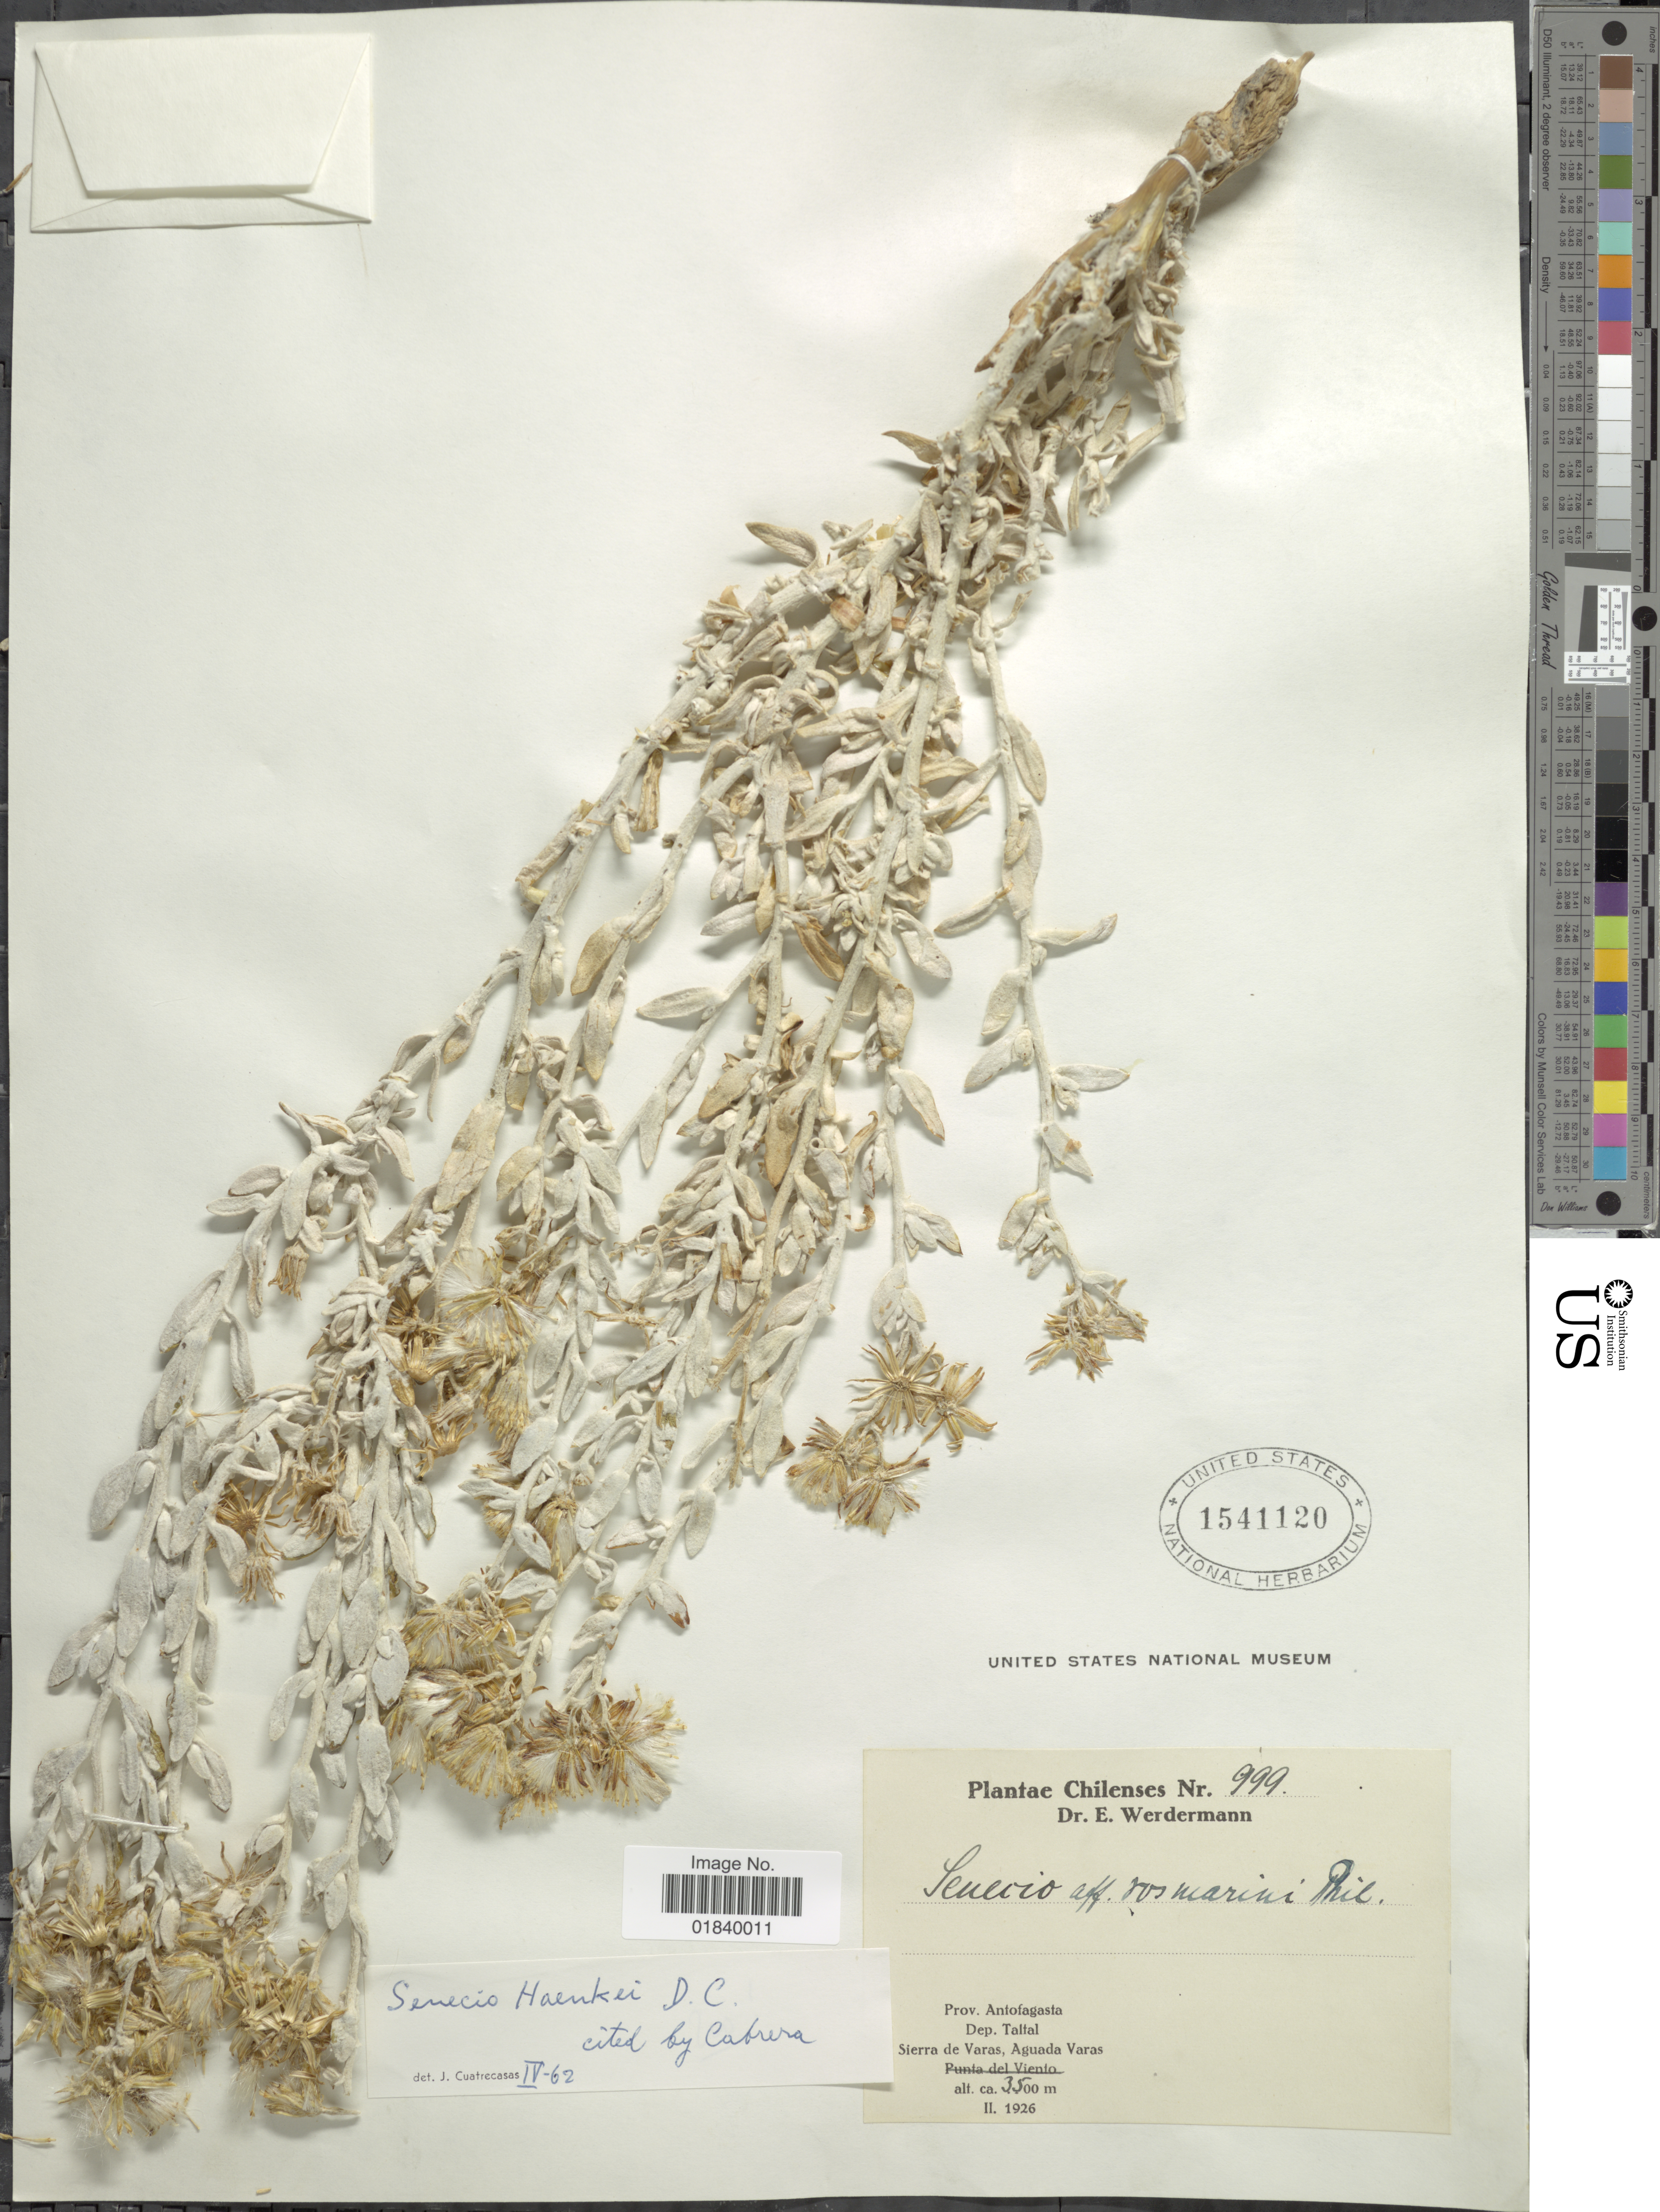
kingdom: Plantae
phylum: Tracheophyta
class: Magnoliopsida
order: Asterales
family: Asteraceae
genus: Senecio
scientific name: Senecio haenkei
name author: DC.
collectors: E. Werdermann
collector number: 999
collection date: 1926-02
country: Chile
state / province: Antofagasta (II)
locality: Prov. Antofagasta, Dep. Taltal, Sierra de Varas , Aguada Varas.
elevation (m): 3500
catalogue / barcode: US 1541120